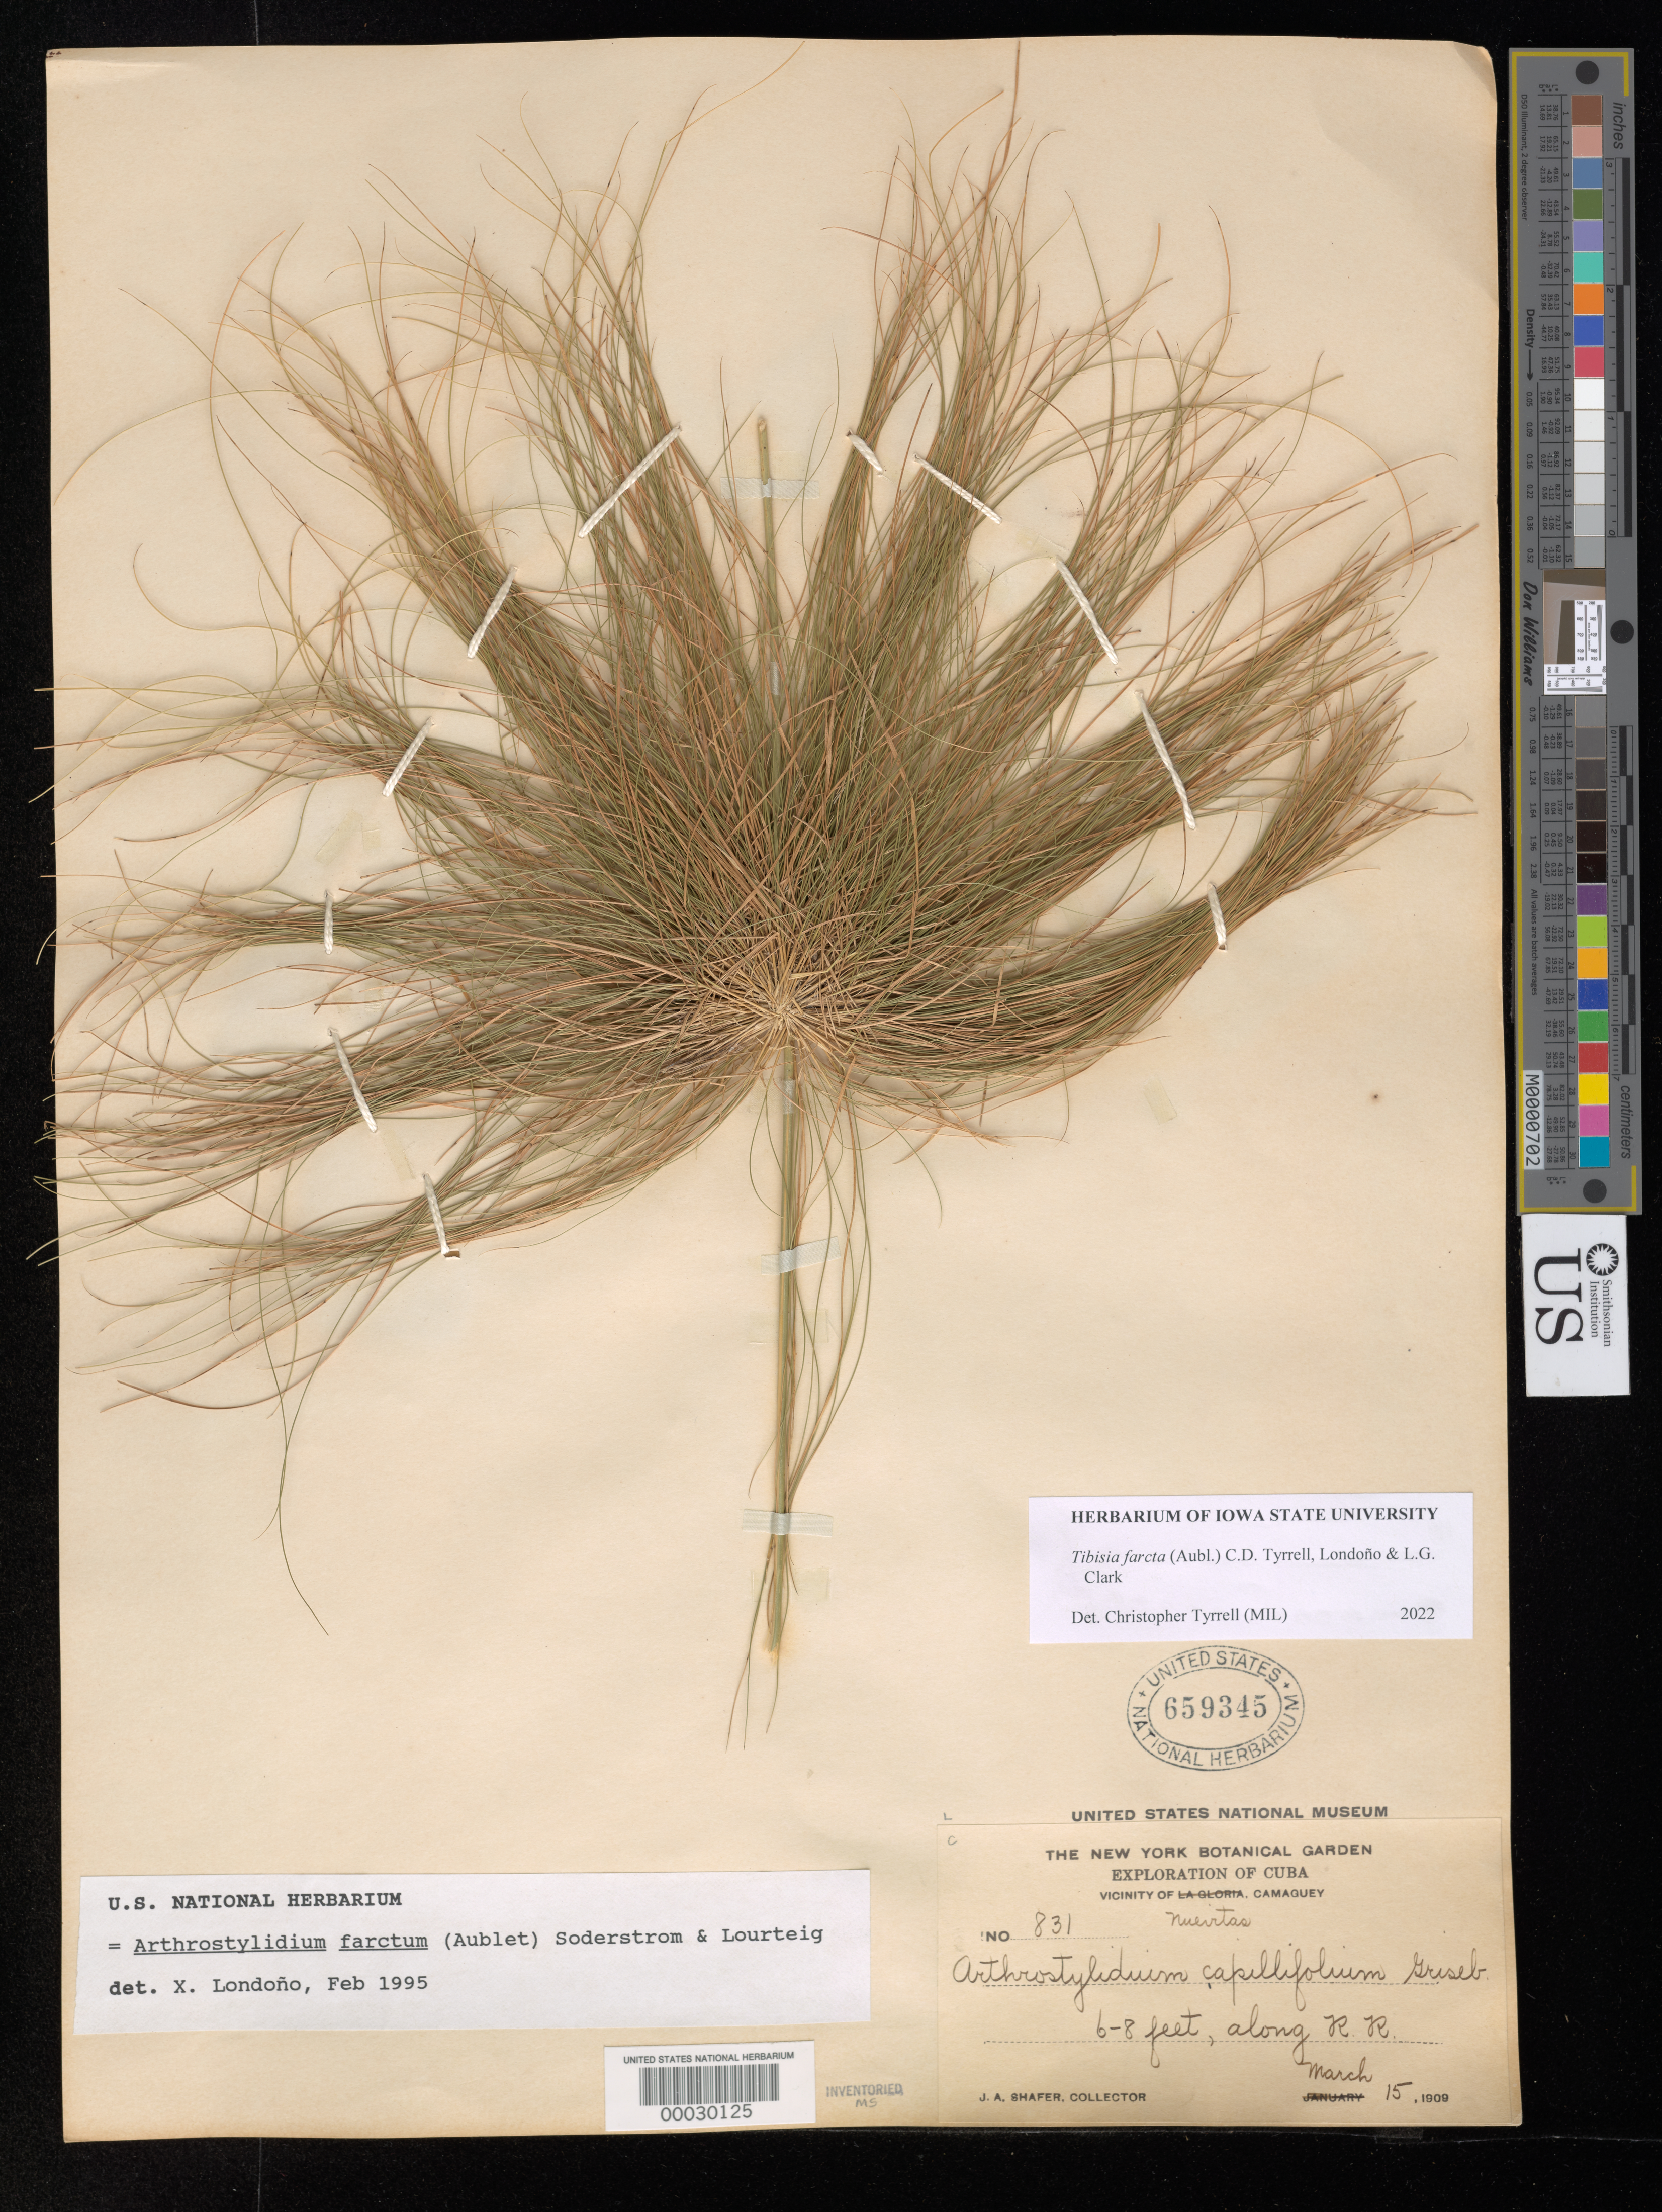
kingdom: Plantae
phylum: Tracheophyta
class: Liliopsida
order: Poales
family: Poaceae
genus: Tibisia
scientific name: Tibisia farcta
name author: (Aubl.) C.D. Tyrrell et al.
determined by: Londoño, X., (TULV), Jardin Botanico "Juan Maria Cespedes"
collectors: J. A. Shafer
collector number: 831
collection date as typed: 15 Mar 1909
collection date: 1909-03-15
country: Cuba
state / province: Camagüey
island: Greater Antilles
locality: Nueritar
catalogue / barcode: US 659345